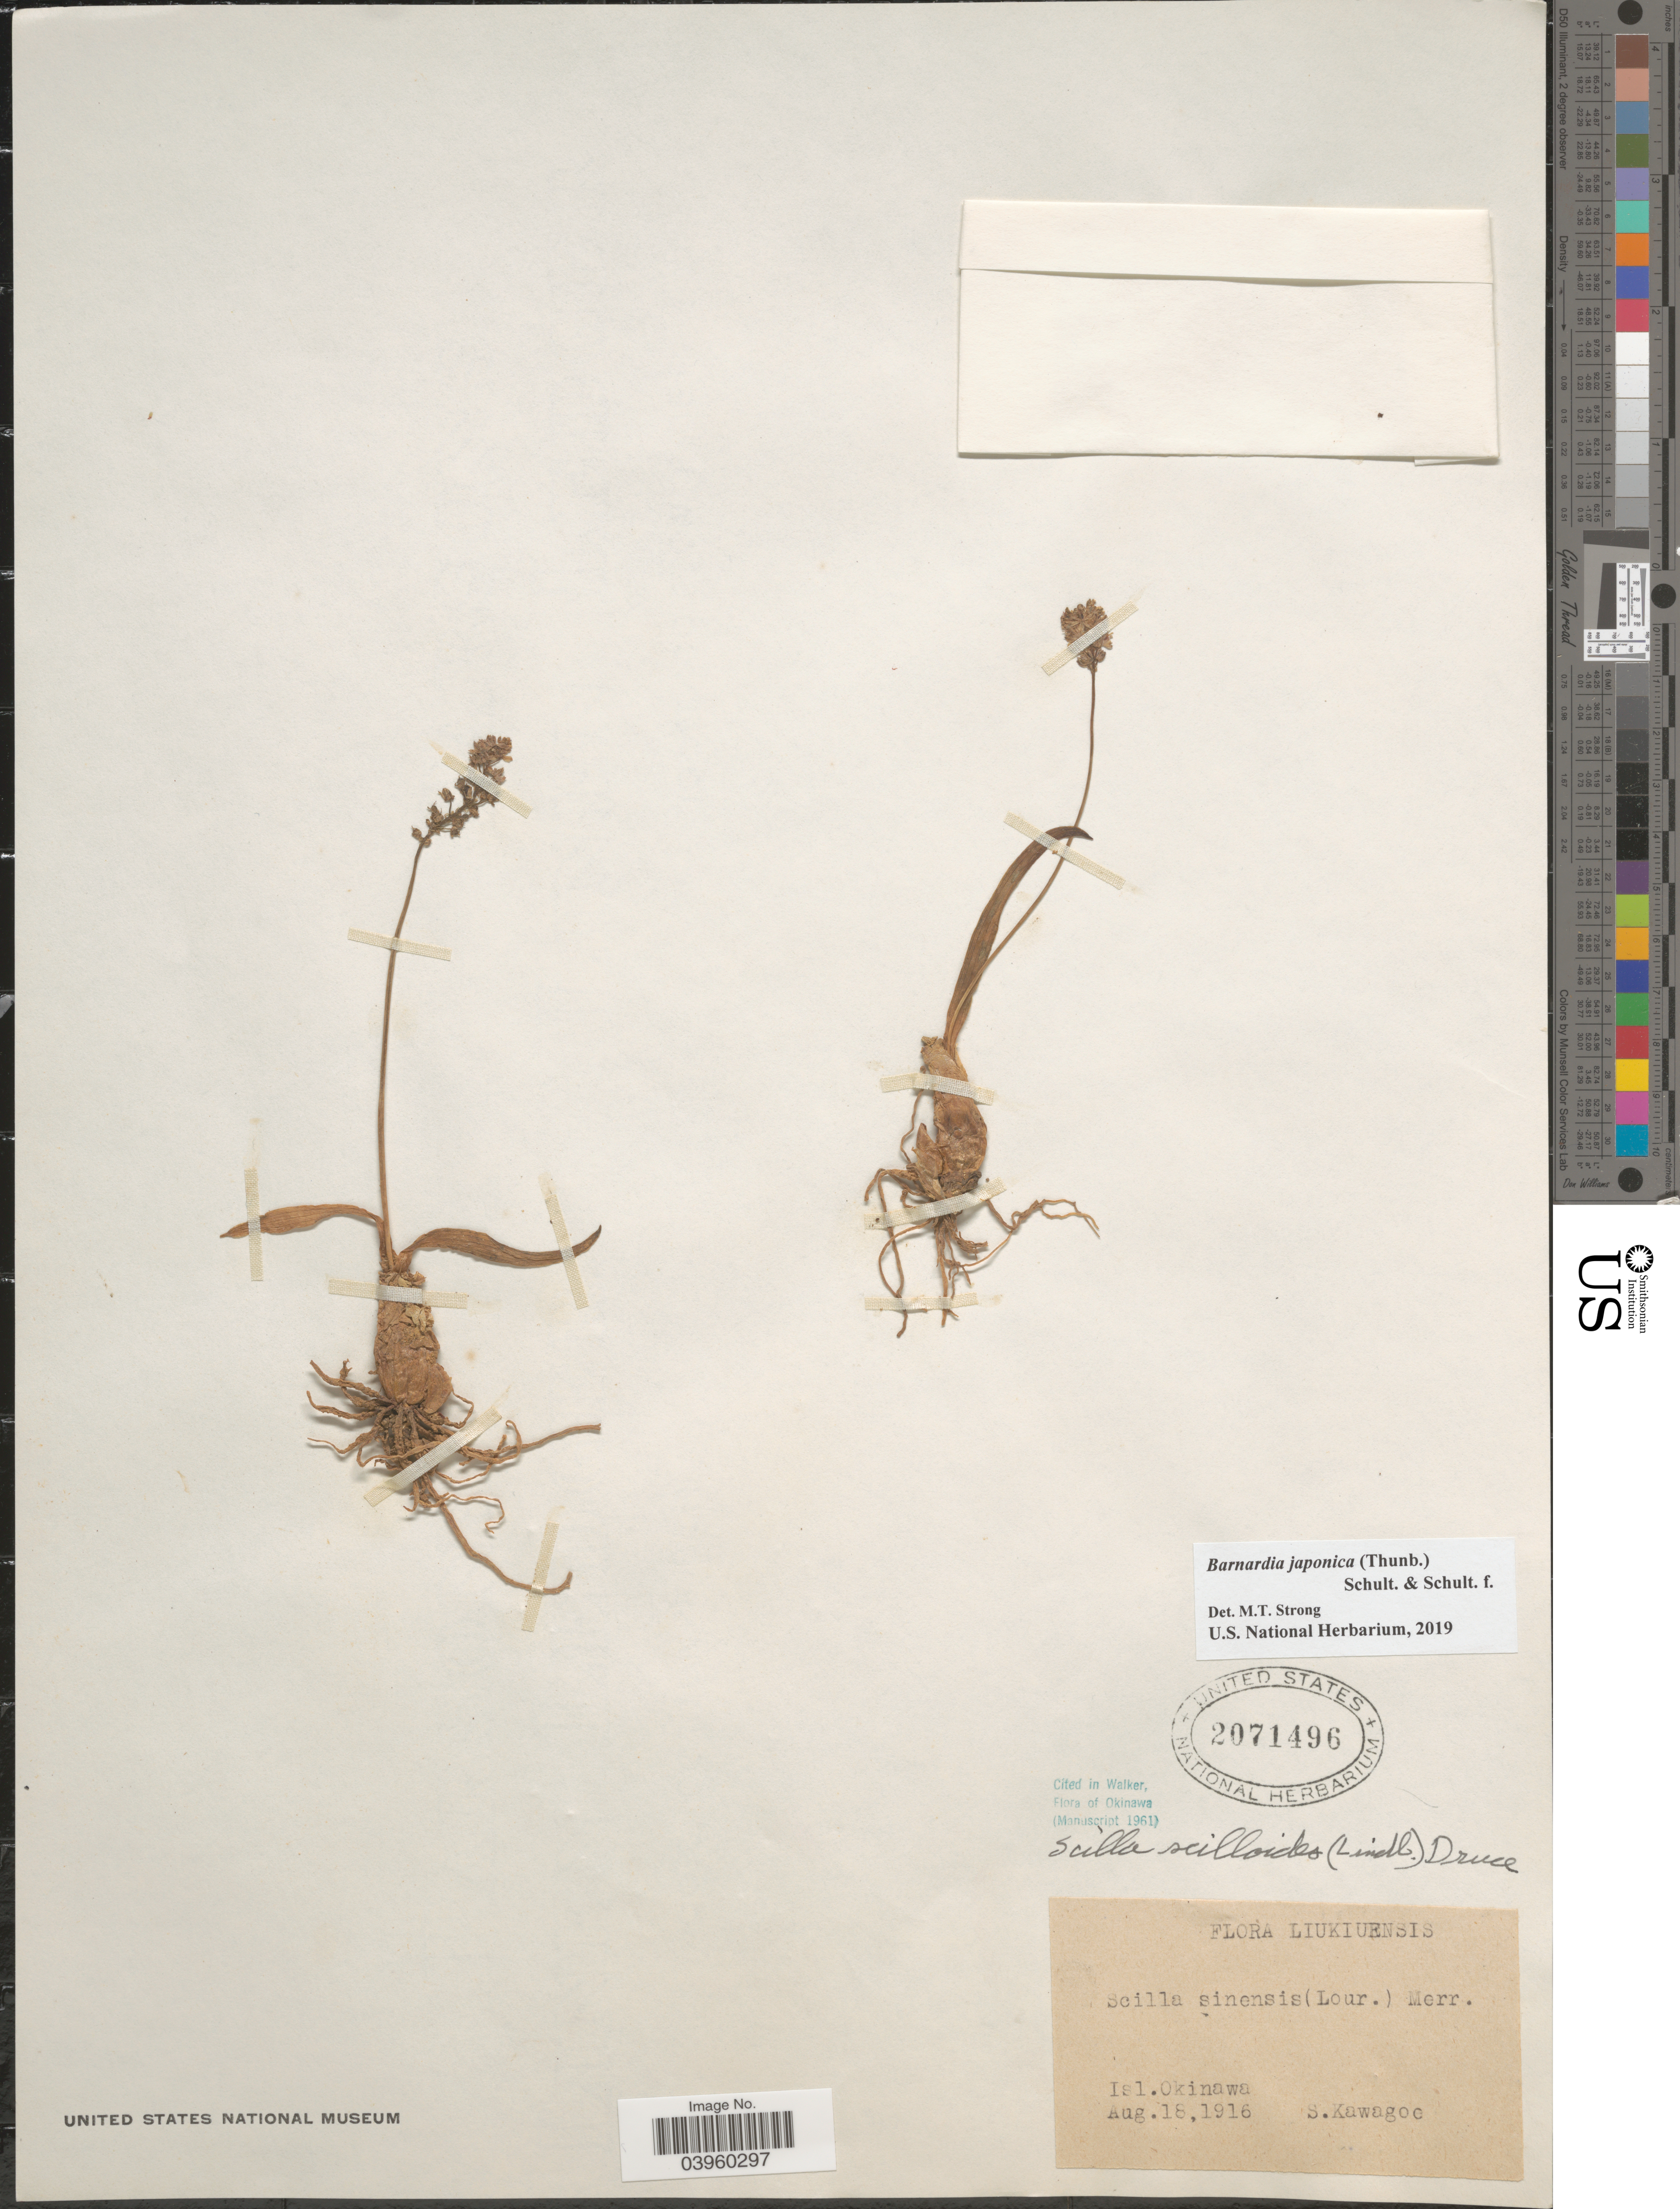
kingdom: Plantae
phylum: Tracheophyta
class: Liliopsida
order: Asparagales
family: Asparagaceae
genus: Barnardia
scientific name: Barnardia japonica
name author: (Thunb.) Schult. & Schult. f.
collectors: S. Kawagoe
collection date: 1916-08-18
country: Japan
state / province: Okinawa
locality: Liukiuensis. Isl. Okinawa.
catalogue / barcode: US 2071496